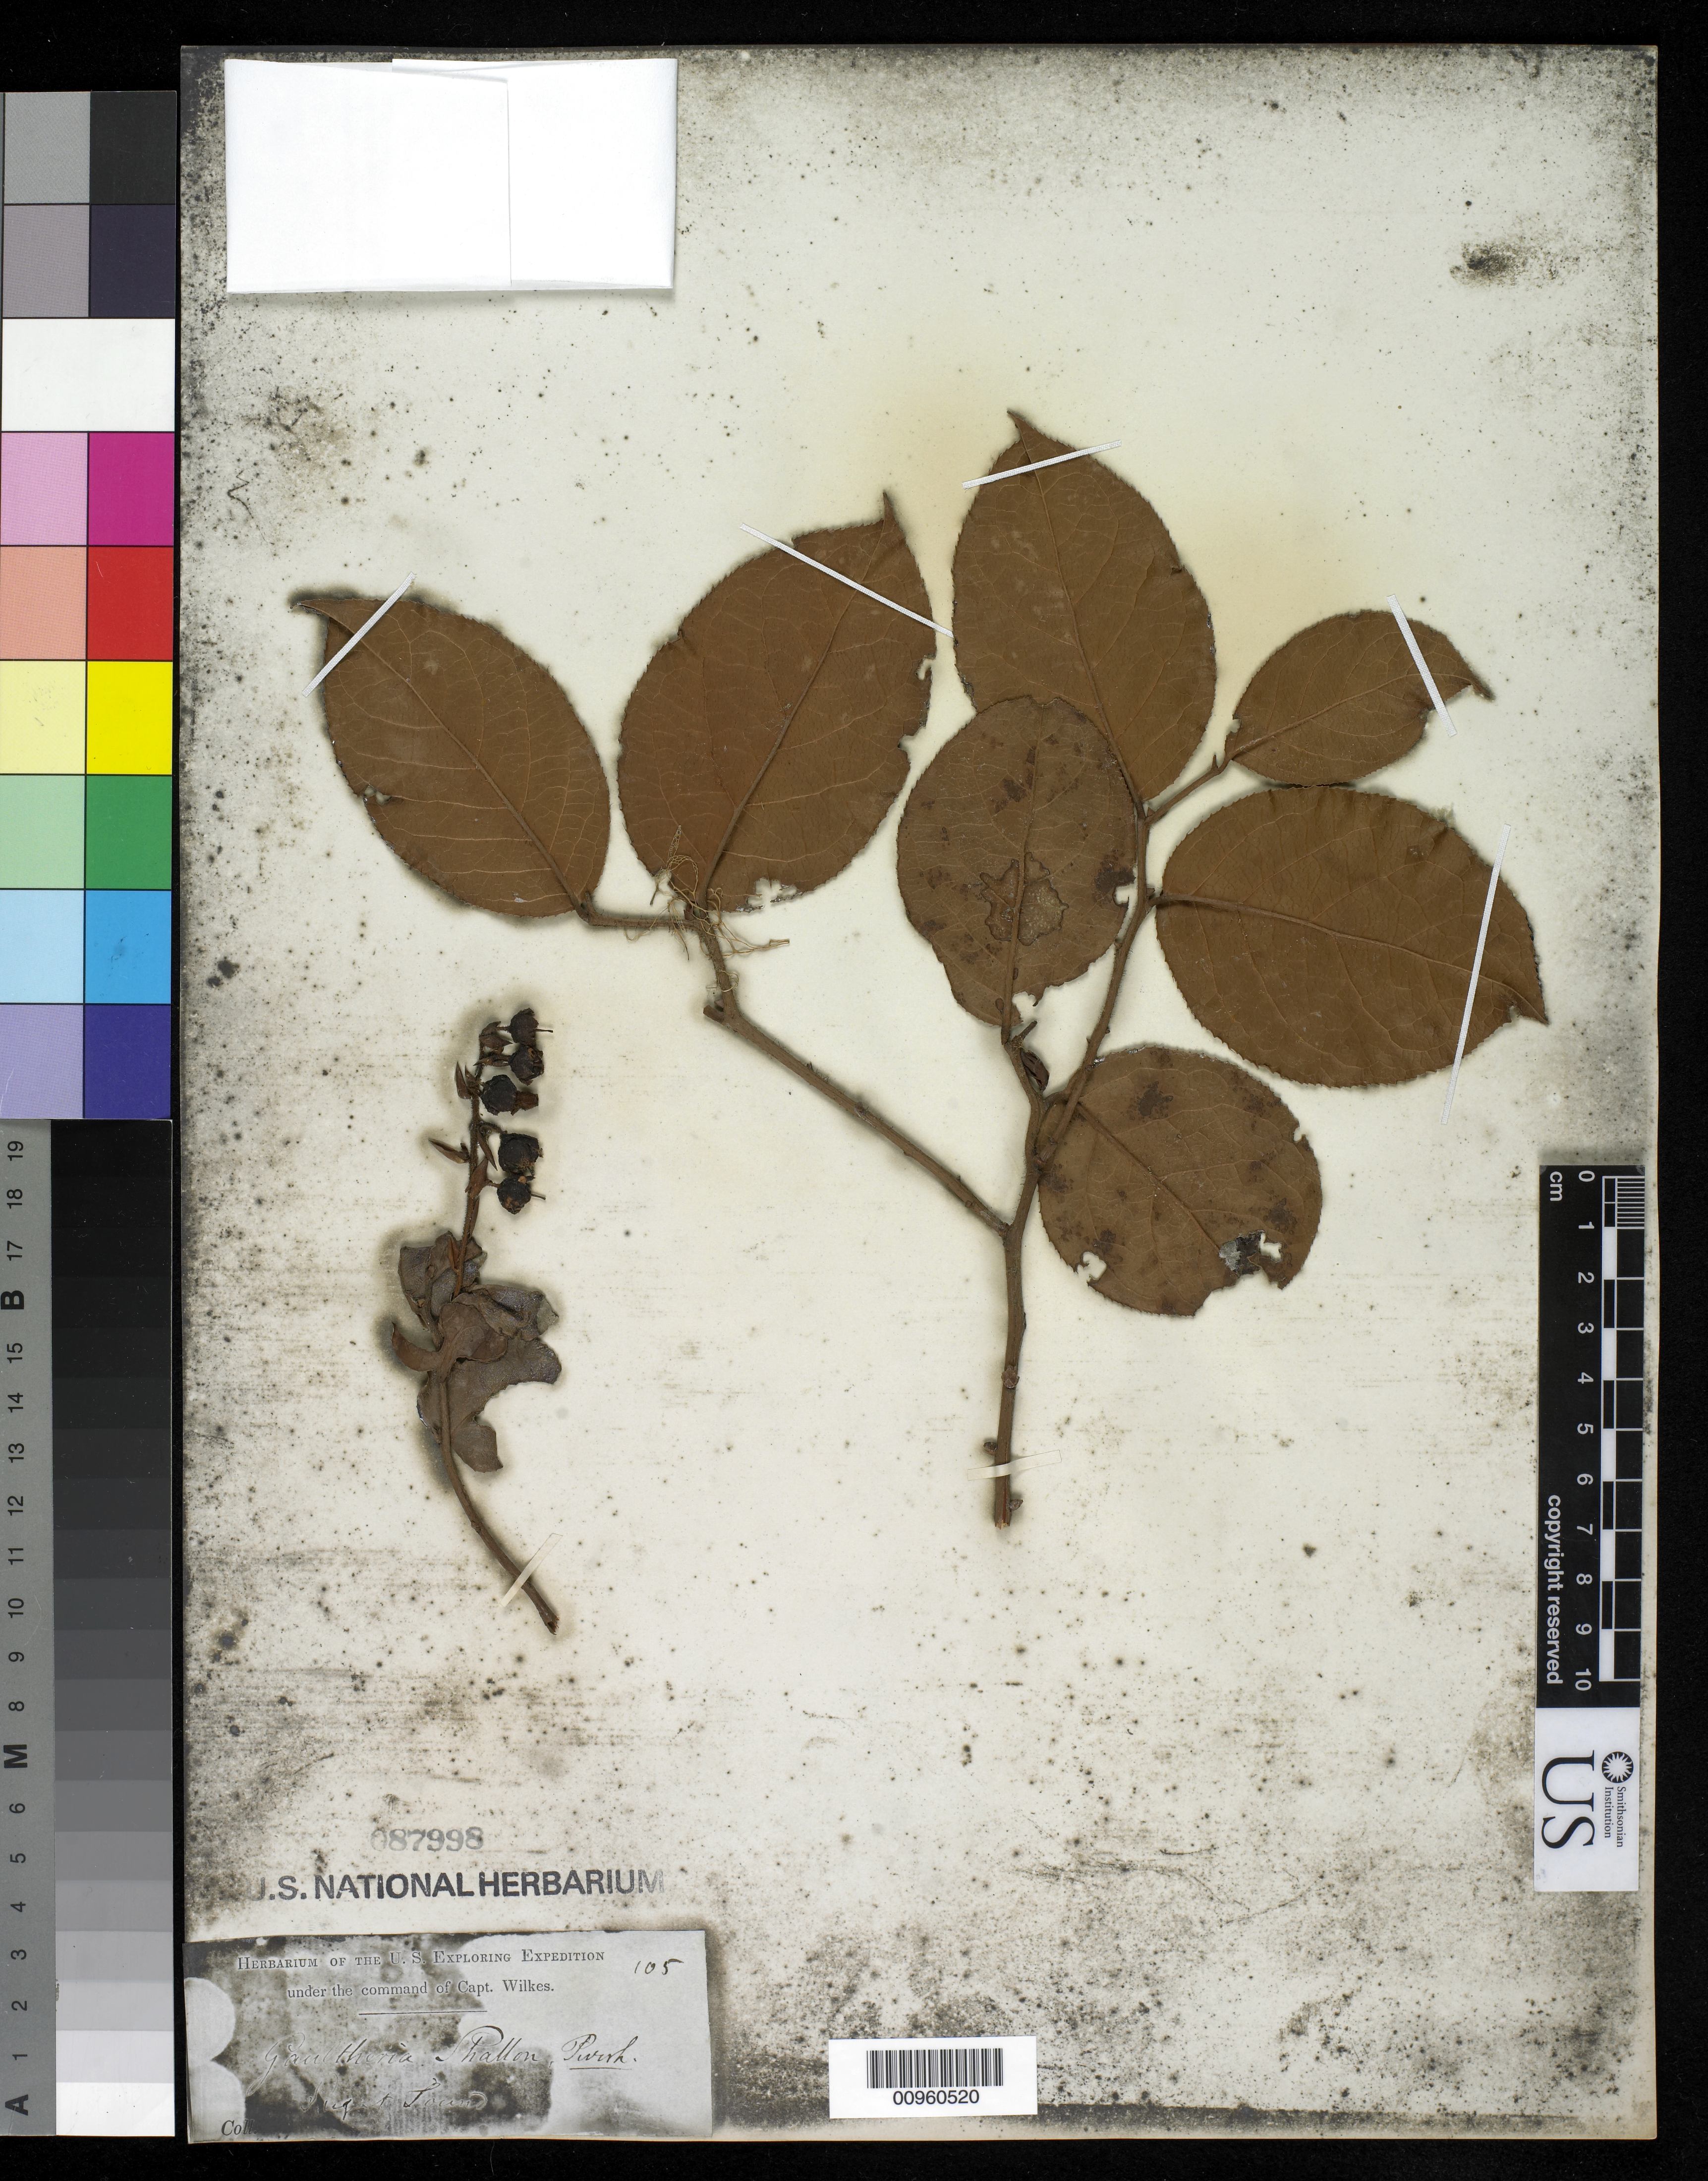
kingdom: Plantae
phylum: Tracheophyta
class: Magnoliopsida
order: Ericales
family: Ericaceae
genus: Gaultheria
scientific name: Gaultheria shallon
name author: Pursh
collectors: Wilkes Explor. Exped.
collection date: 1838/1842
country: United States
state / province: Washington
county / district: King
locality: Puget Sound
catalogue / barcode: US 87998